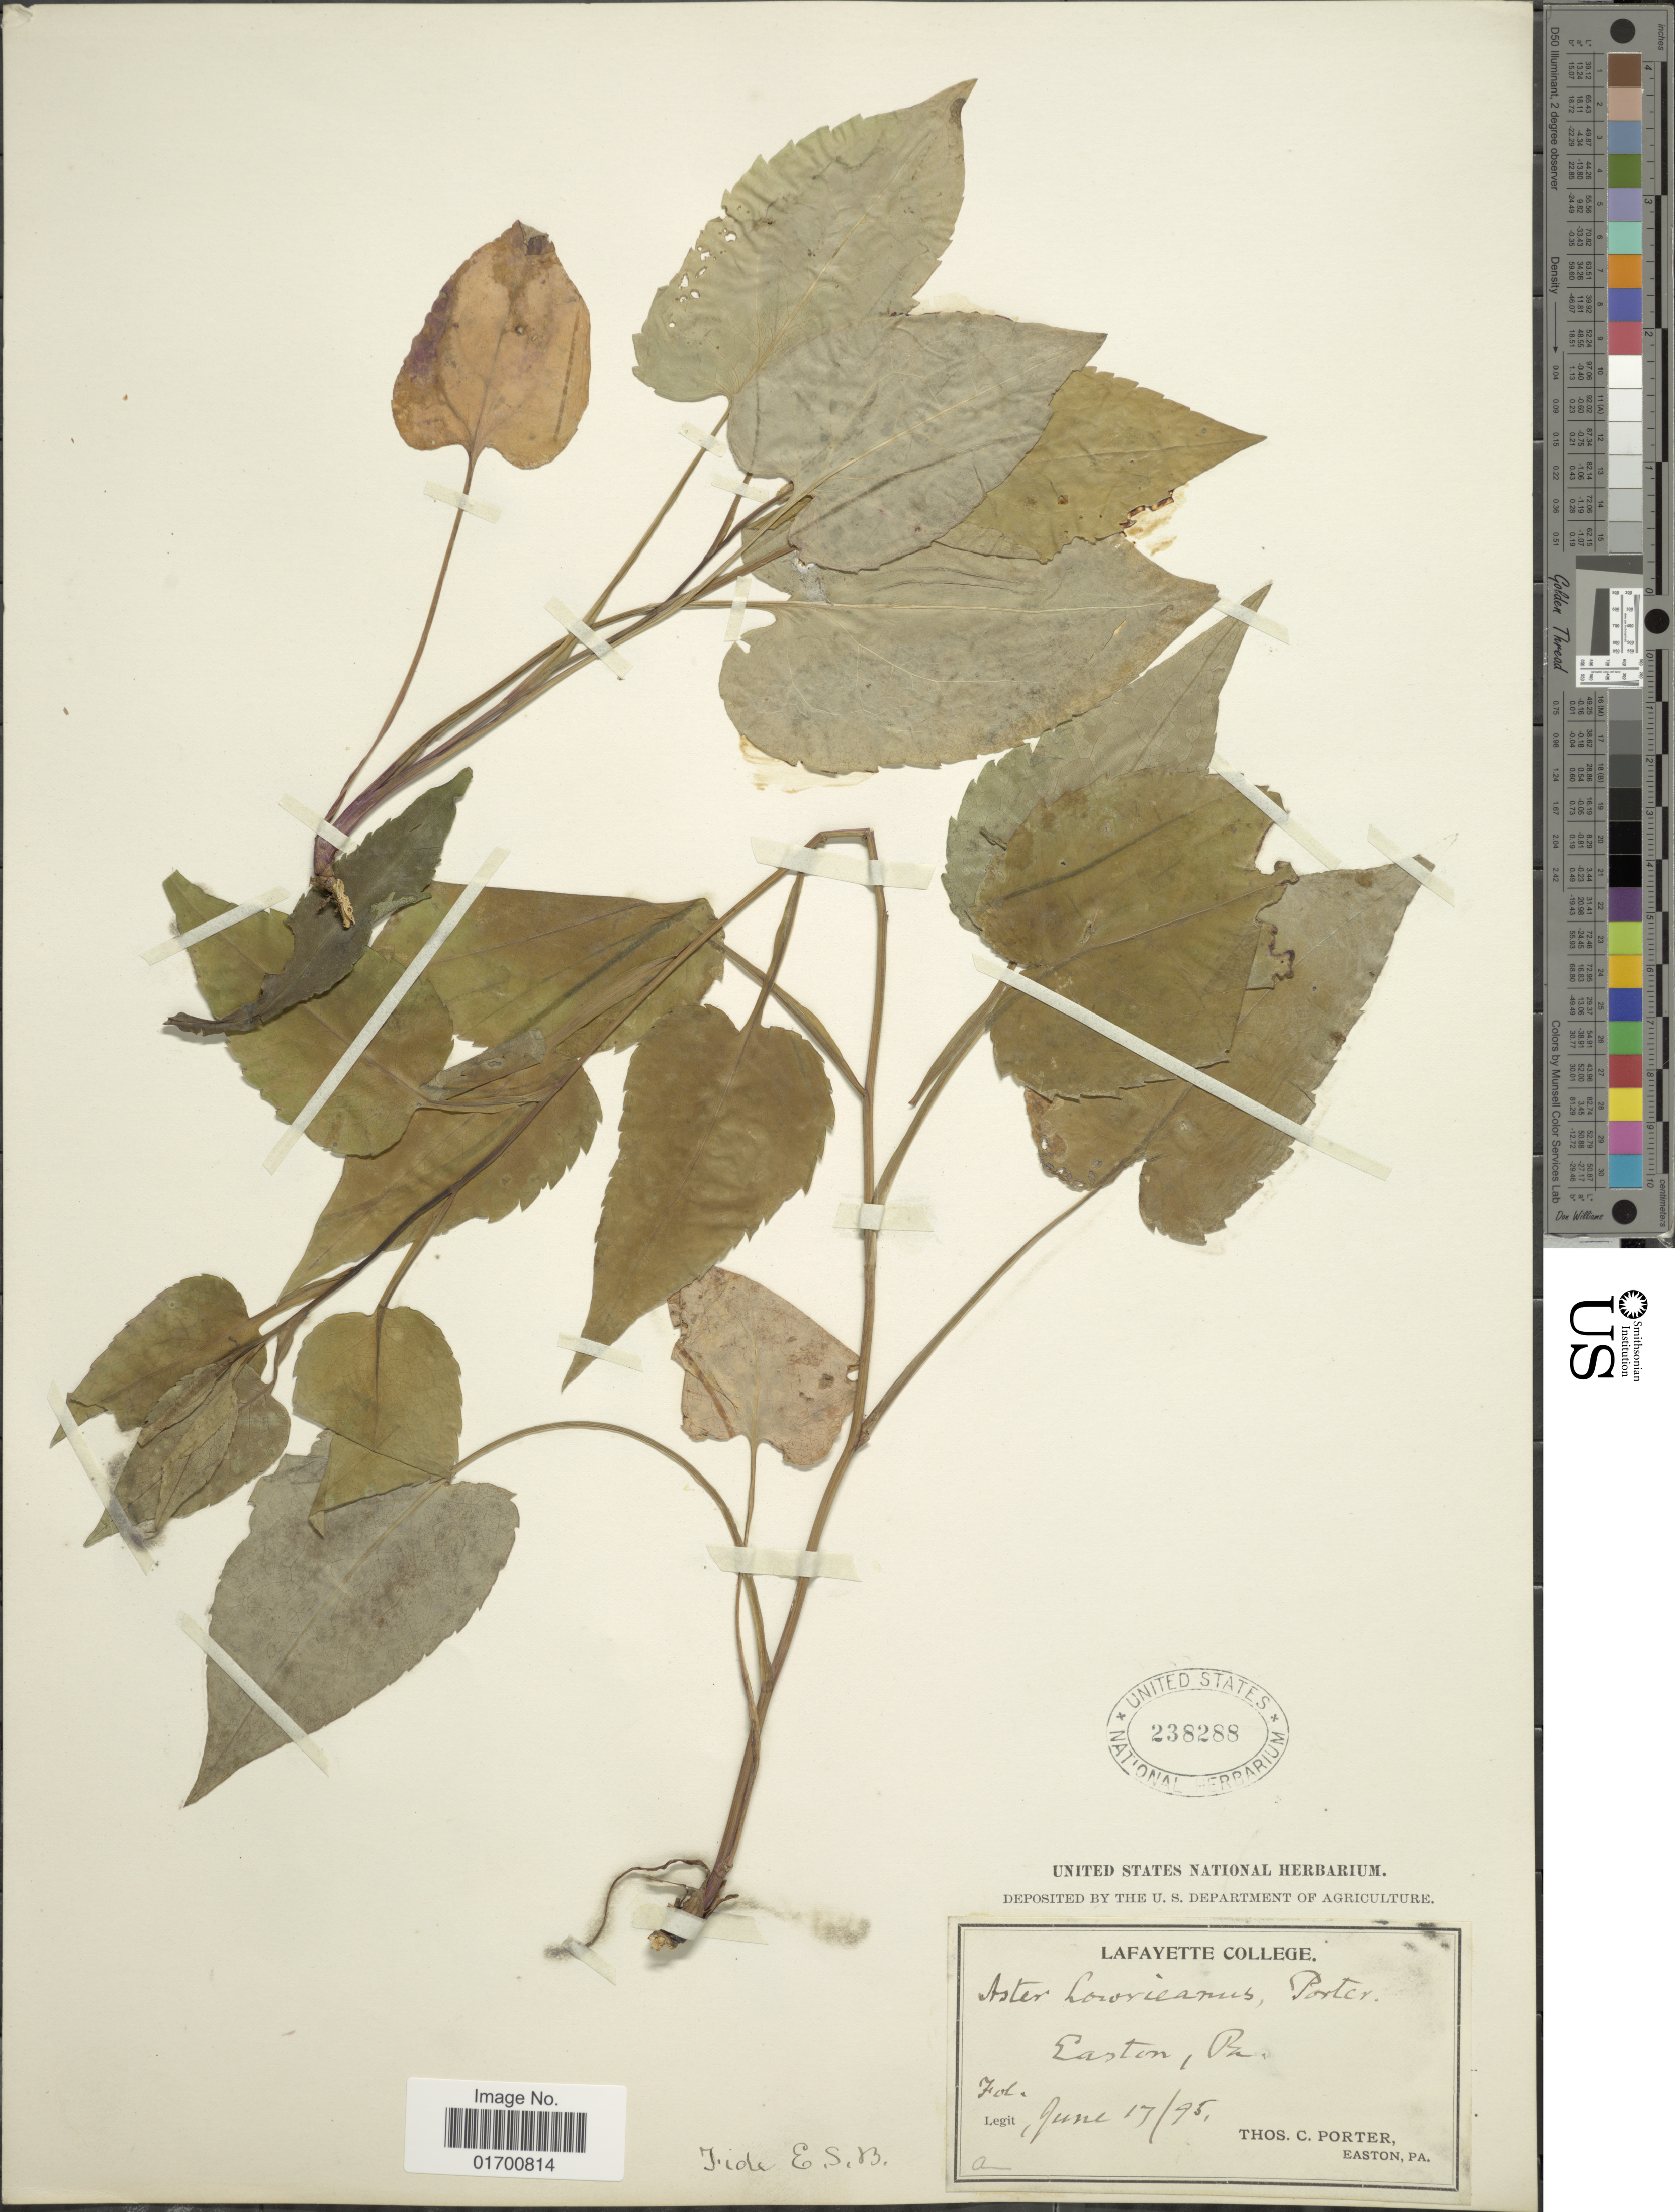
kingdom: Plantae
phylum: Tracheophyta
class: Magnoliopsida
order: Asterales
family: Asteraceae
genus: Symphyotrichum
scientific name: Symphyotrichum lowrieanum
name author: (Porter) G.L. Nesom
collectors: T. C. Porter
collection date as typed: Transcribed d/m/y: 17/6/95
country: United States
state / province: Pennsylvania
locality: Easton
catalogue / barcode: US 238288